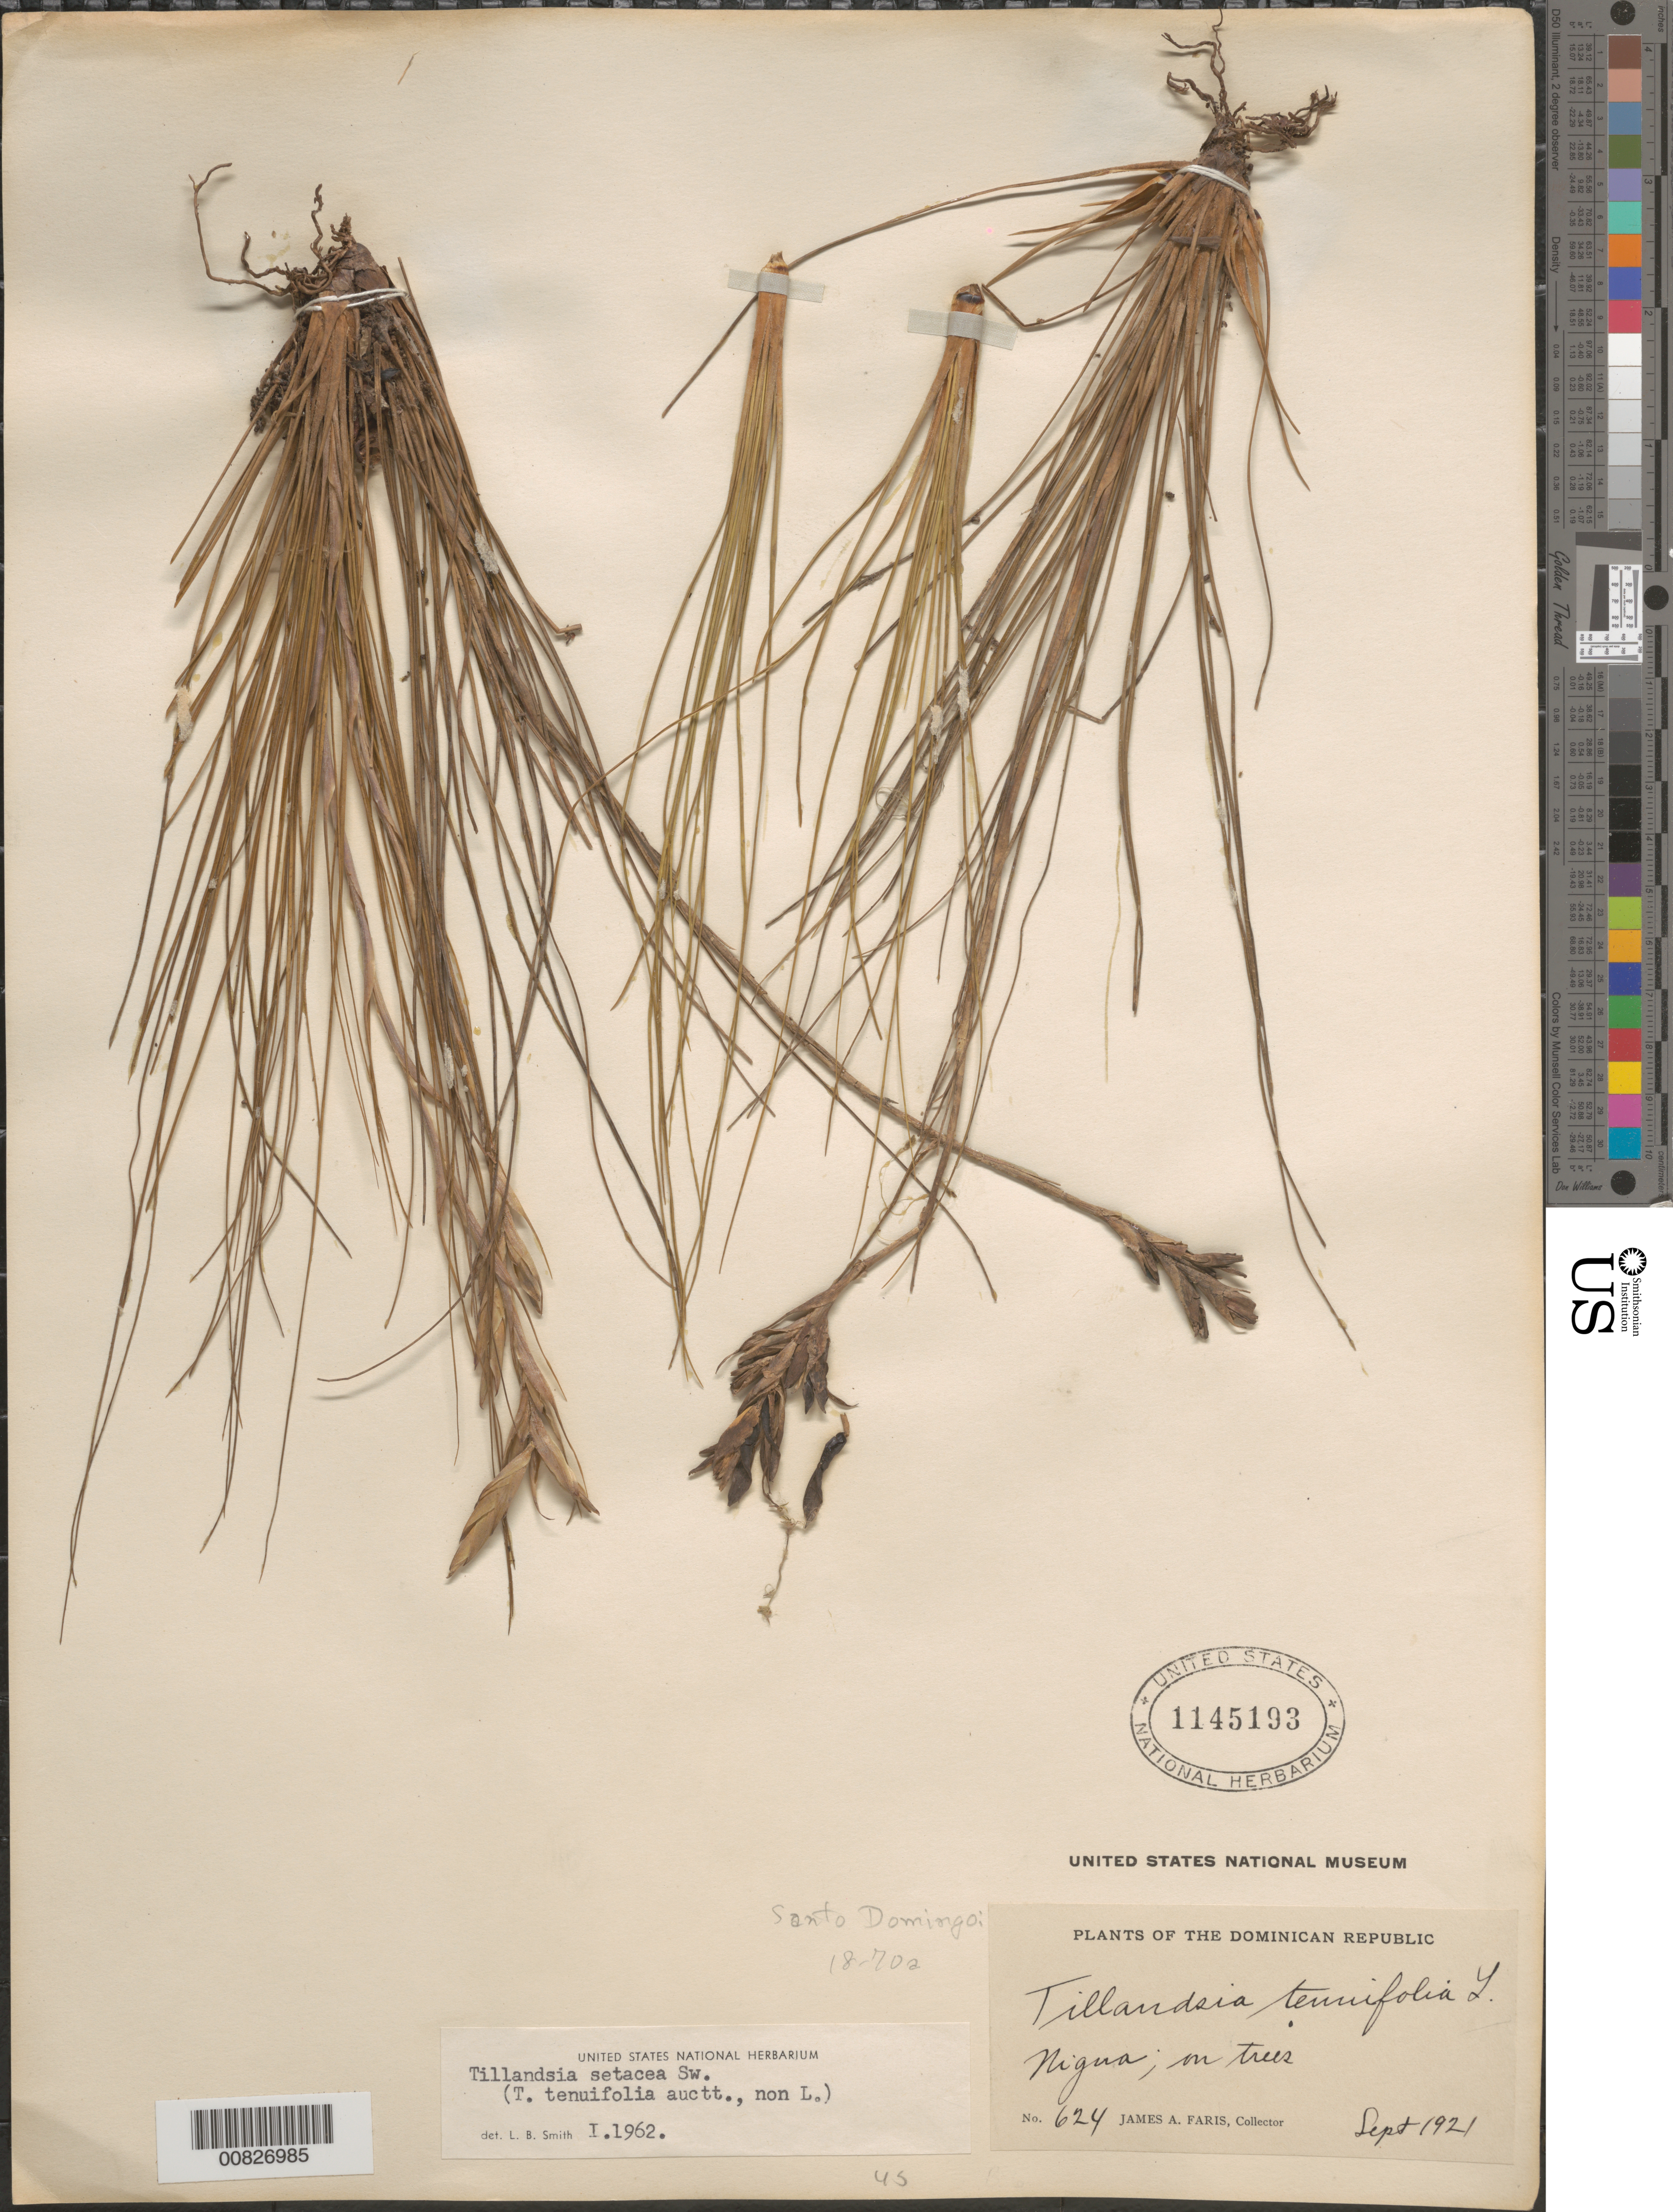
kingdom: Plantae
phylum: Tracheophyta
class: Liliopsida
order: Poales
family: Bromeliaceae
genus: Tillandsia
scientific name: Tillandsia setacea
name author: Sw.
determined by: Smith, Lyman B., (US), NMNH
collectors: J. Faris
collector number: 624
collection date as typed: Sep 1921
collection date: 1921-09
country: Dominican Republic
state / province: San Cristóbal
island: Hispaniola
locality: Nigua.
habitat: On trees.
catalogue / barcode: US 1145193